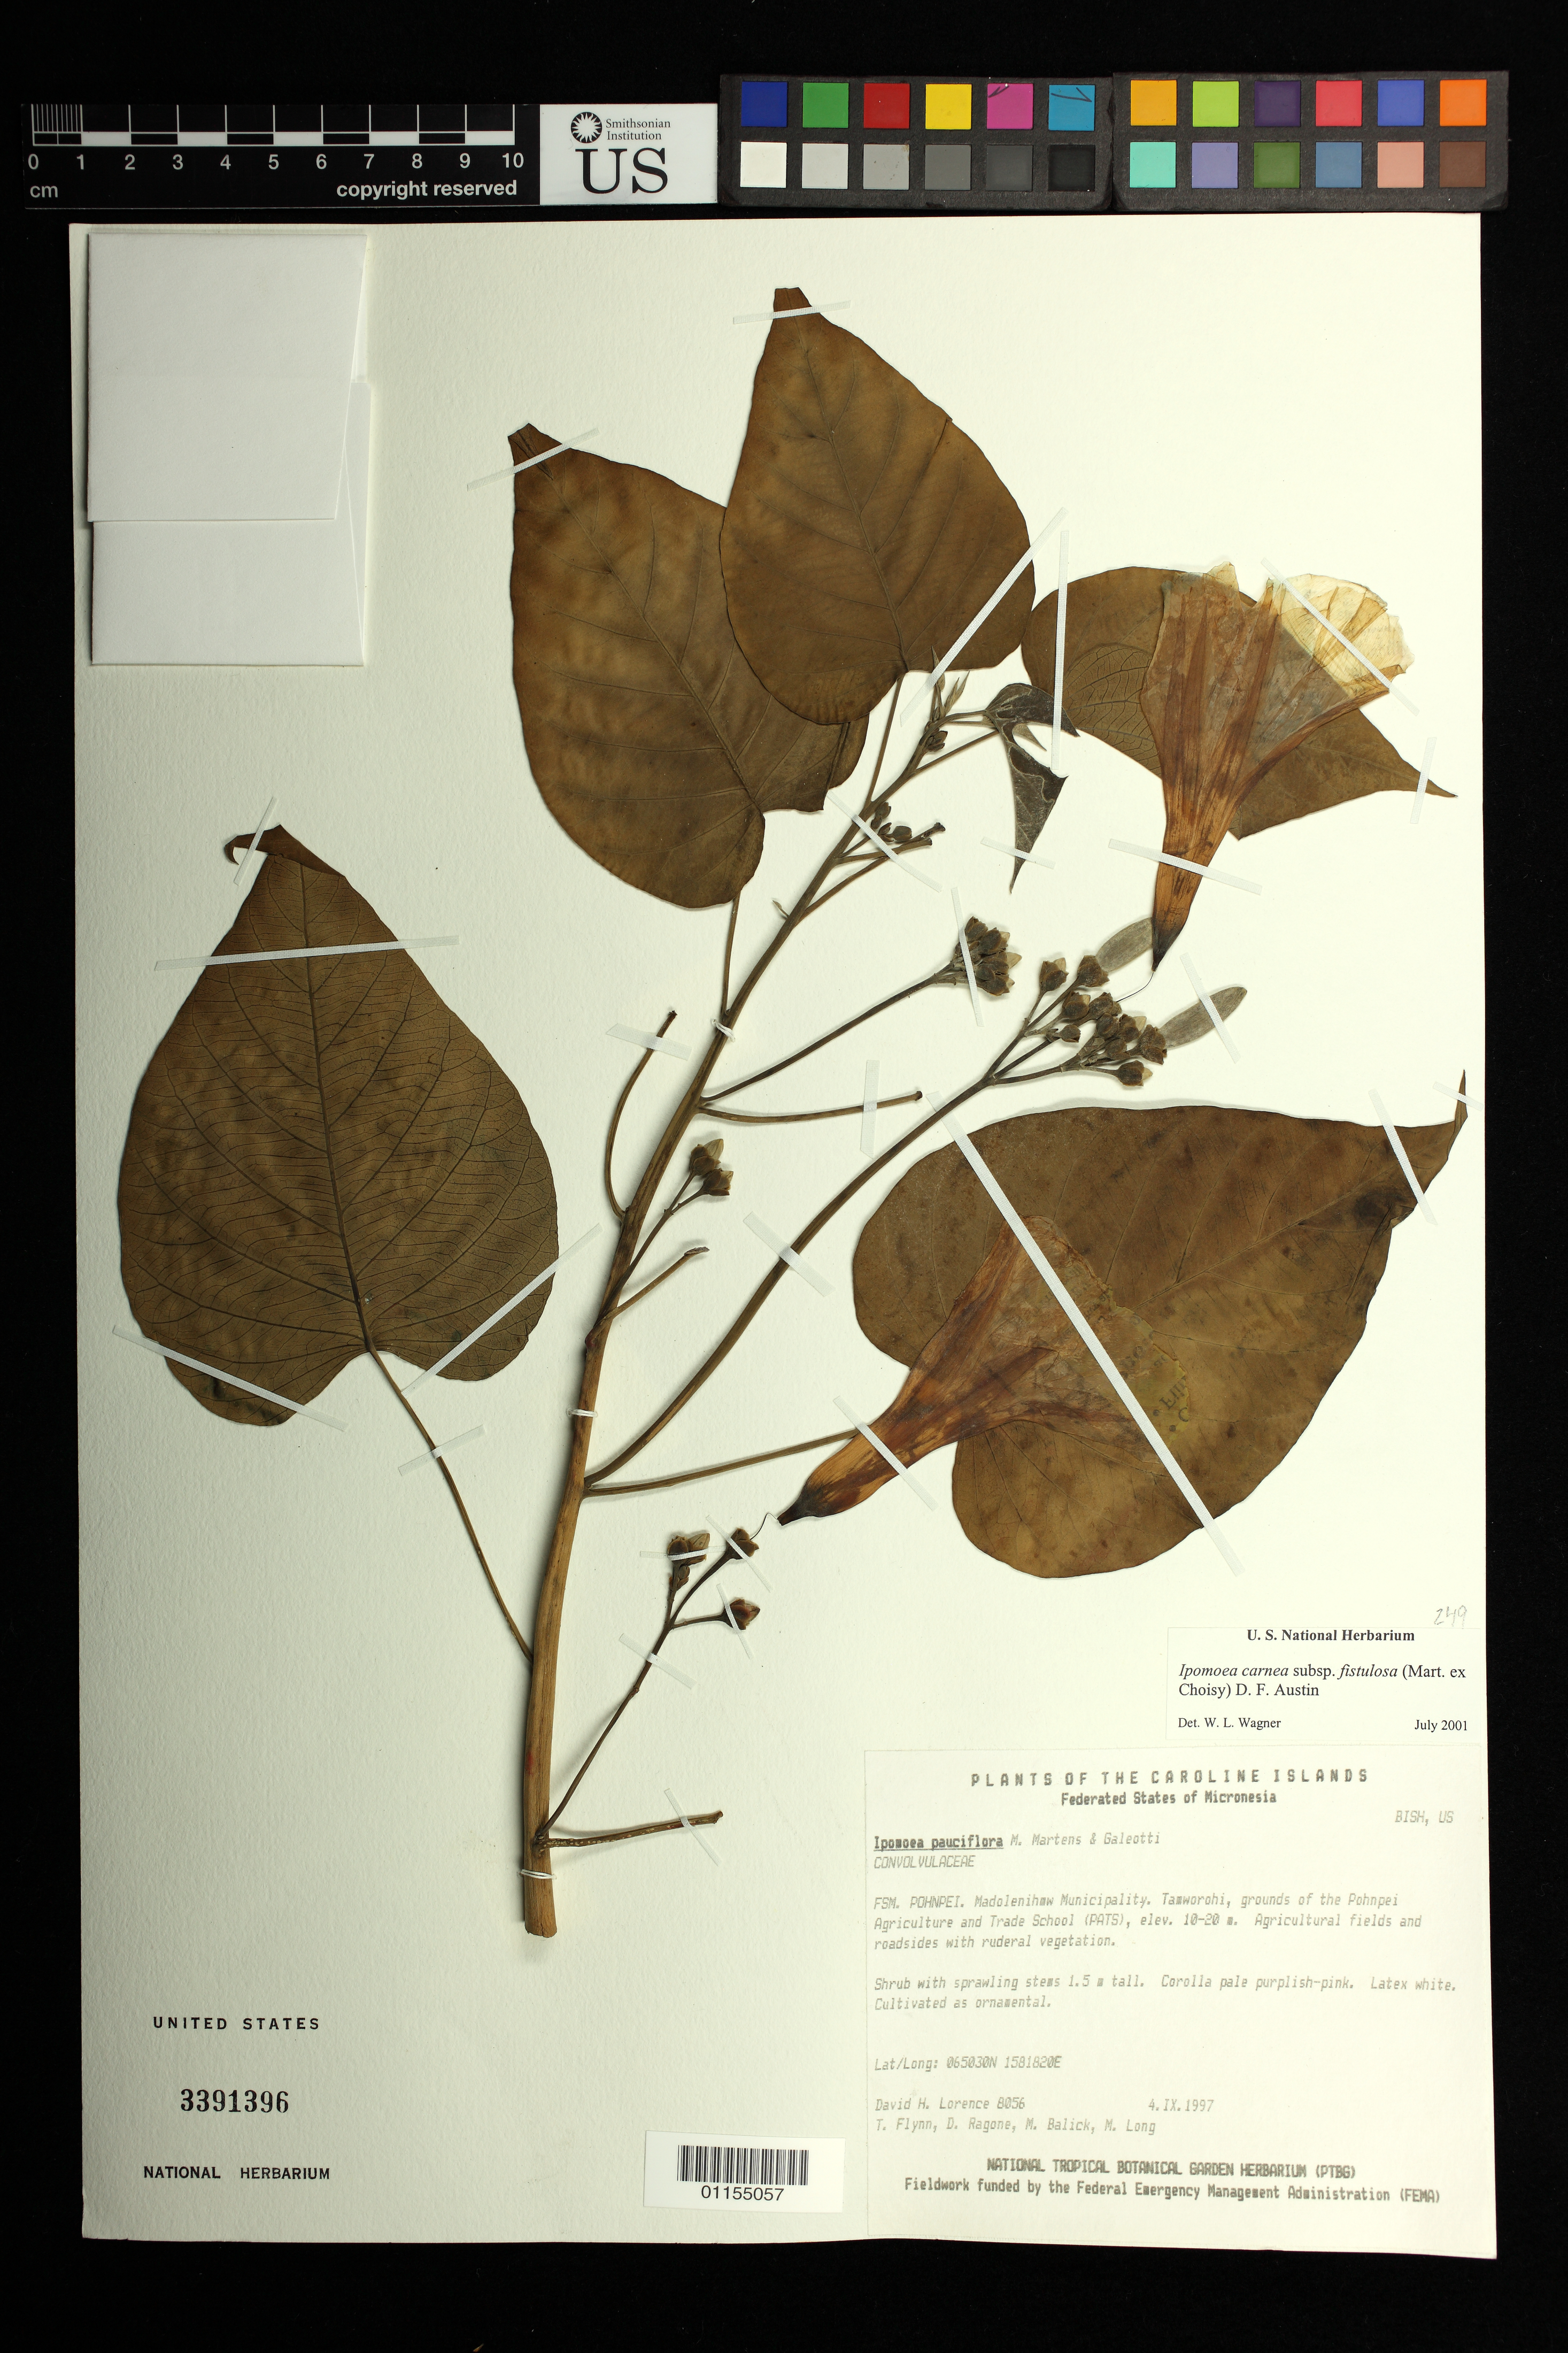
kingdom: Plantae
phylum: Tracheophyta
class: Magnoliopsida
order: Solanales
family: Convolvulaceae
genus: Ipomoea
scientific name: Ipomoea carnea subsp. fistulosa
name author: (Mart. ex Choisy) D.F. Austin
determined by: Wagner, W. L., (BOT), Smithsonian Institution - National Museum of Natural History (UNITED STATES)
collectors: D. Lorence, T. W. Flynn, D. Ragone, M. J. Balick & M. Long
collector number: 8056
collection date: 1997-09-04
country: Micronesia, Federated States of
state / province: Pohnpei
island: Pohnpei [Ponape]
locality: Madolenihaw Municipality. Tamworohi, ground of the Pohnpei Agriculture and Trade School (PATS)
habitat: Agricultural fields and roadsides.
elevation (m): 10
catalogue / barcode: US 3391396